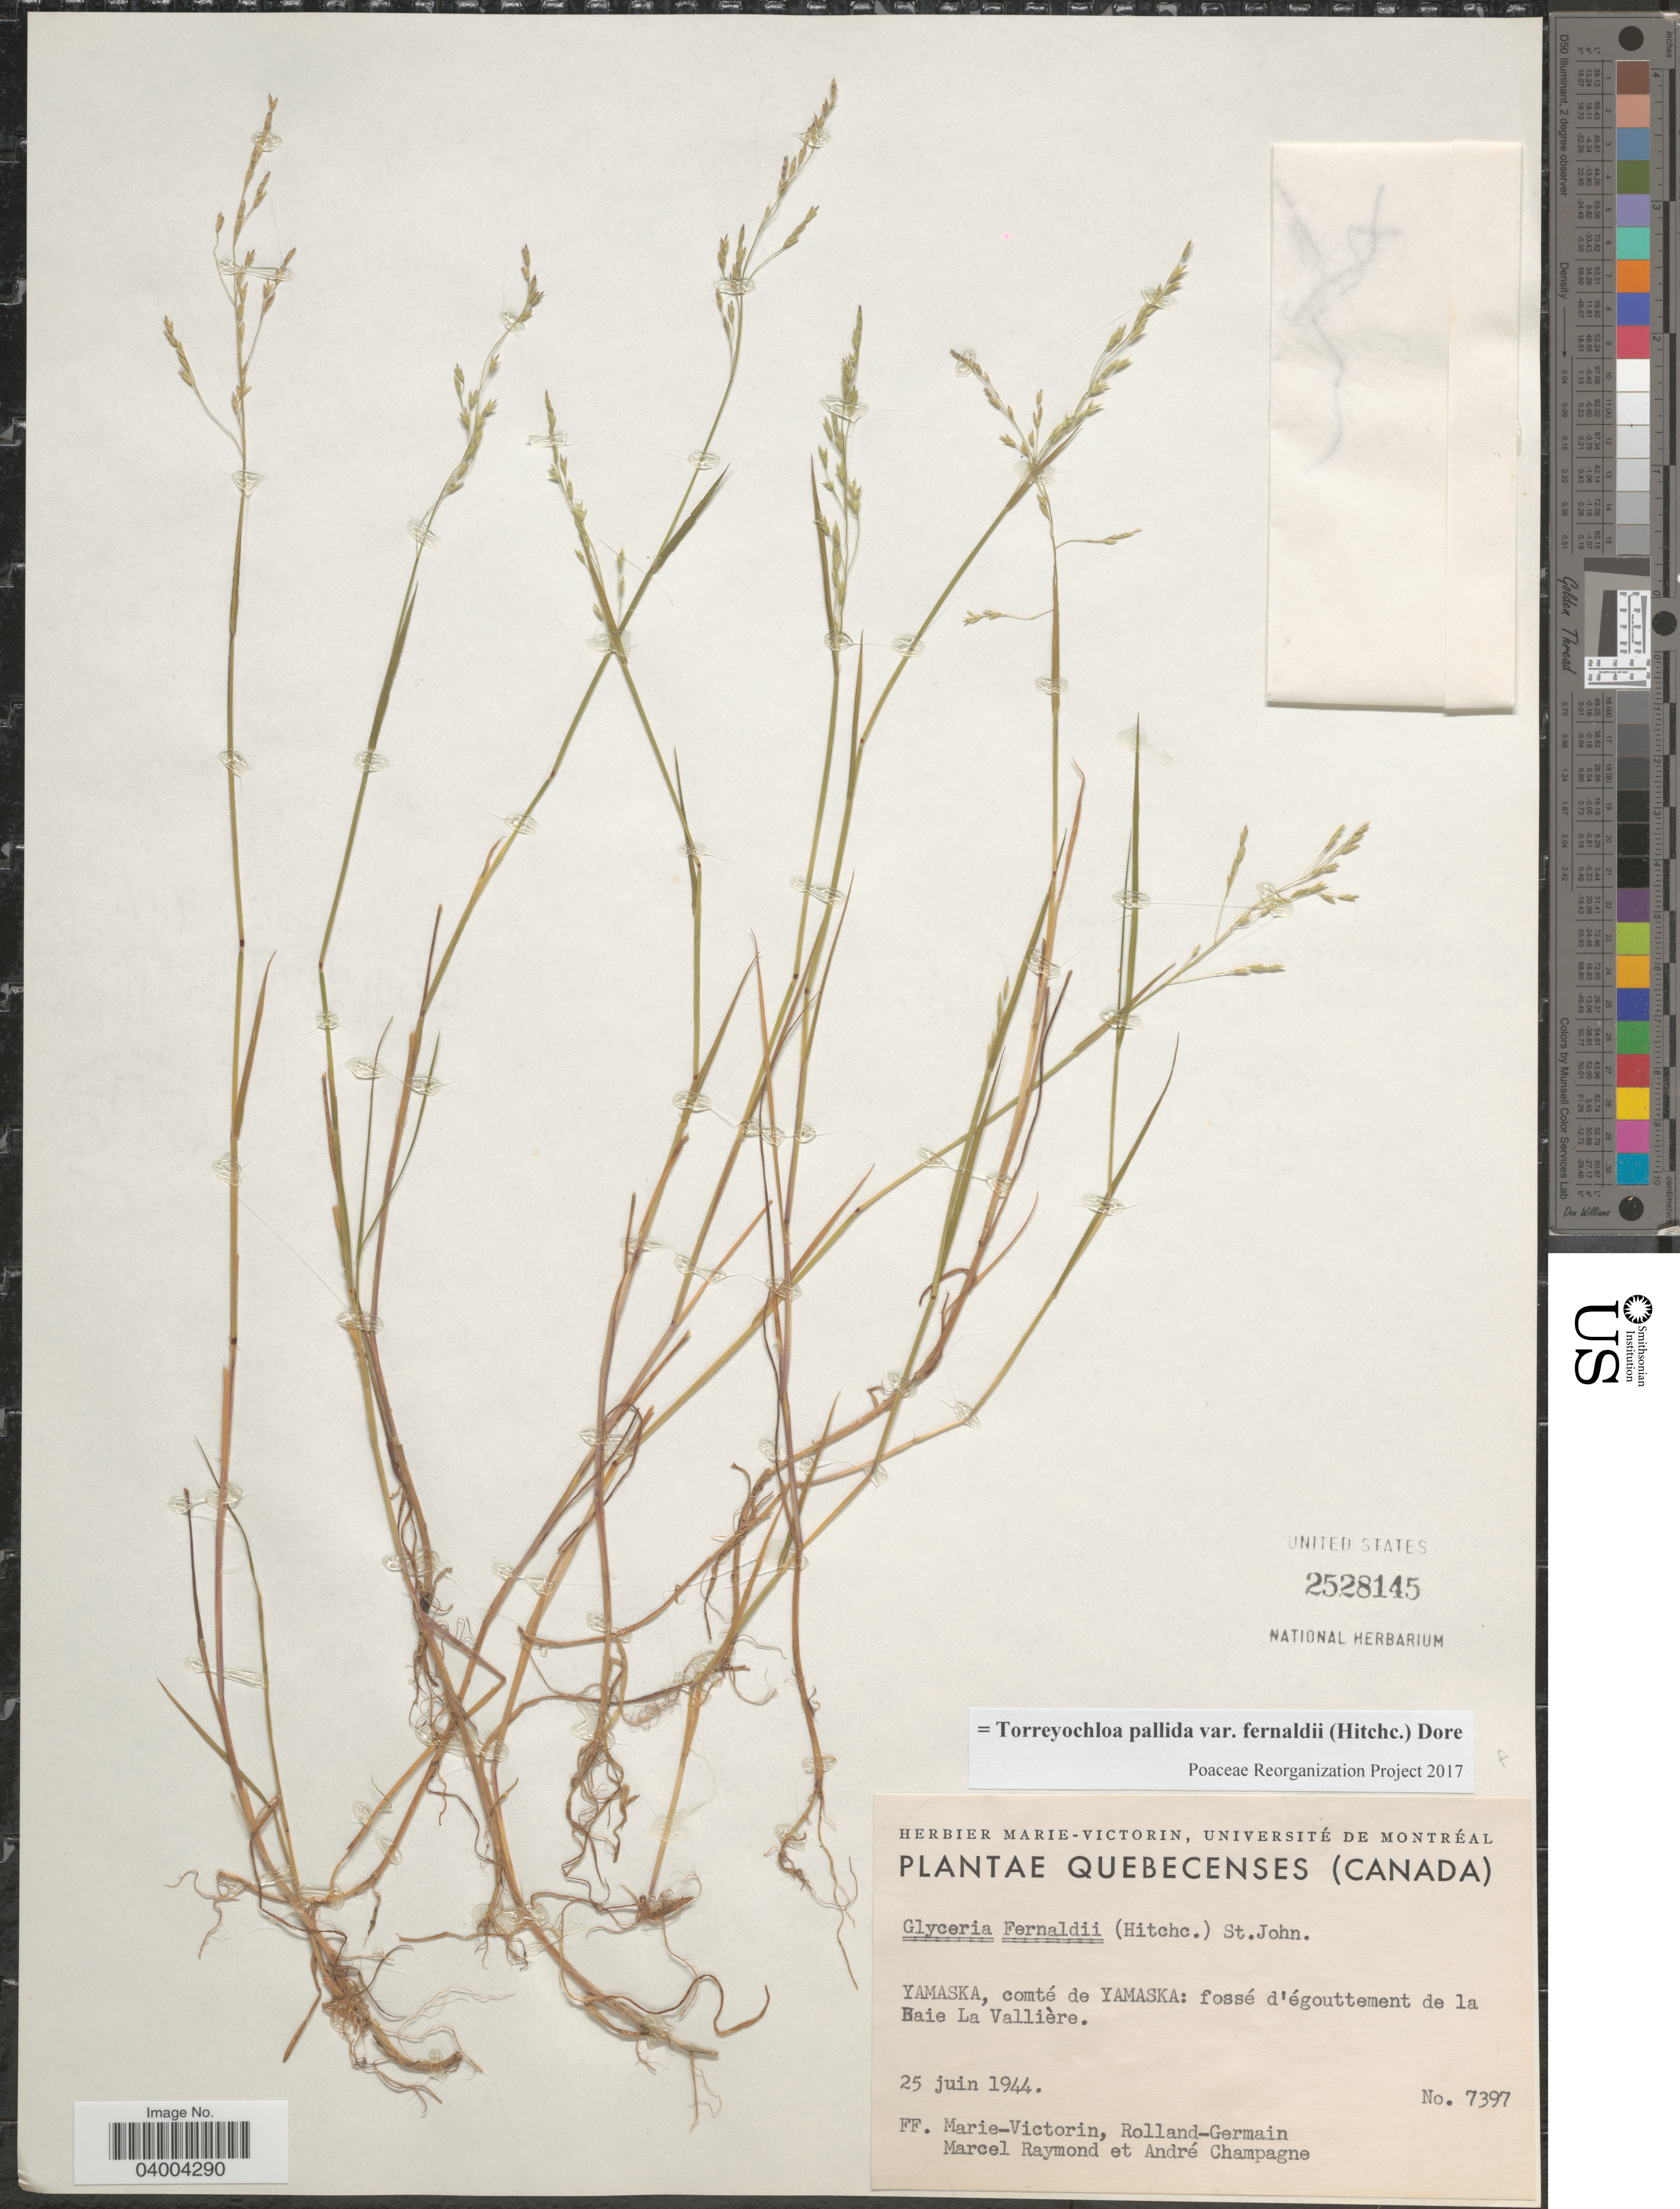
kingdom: Plantae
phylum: Tracheophyta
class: Liliopsida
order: Poales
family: Poaceae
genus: Torreyochloa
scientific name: Torreyochloa pallida var. fernaldii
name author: (Hitchc.) Dore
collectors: F. Marie-Victorin, Rolland-Germain, M. Raymond & A. Champagne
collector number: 7379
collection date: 1944-06-25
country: Canada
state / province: Quebec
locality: Yamaska, comté de Yamaska: fossé d' égouttement de la Baie La Vallière.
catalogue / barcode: US 2528145